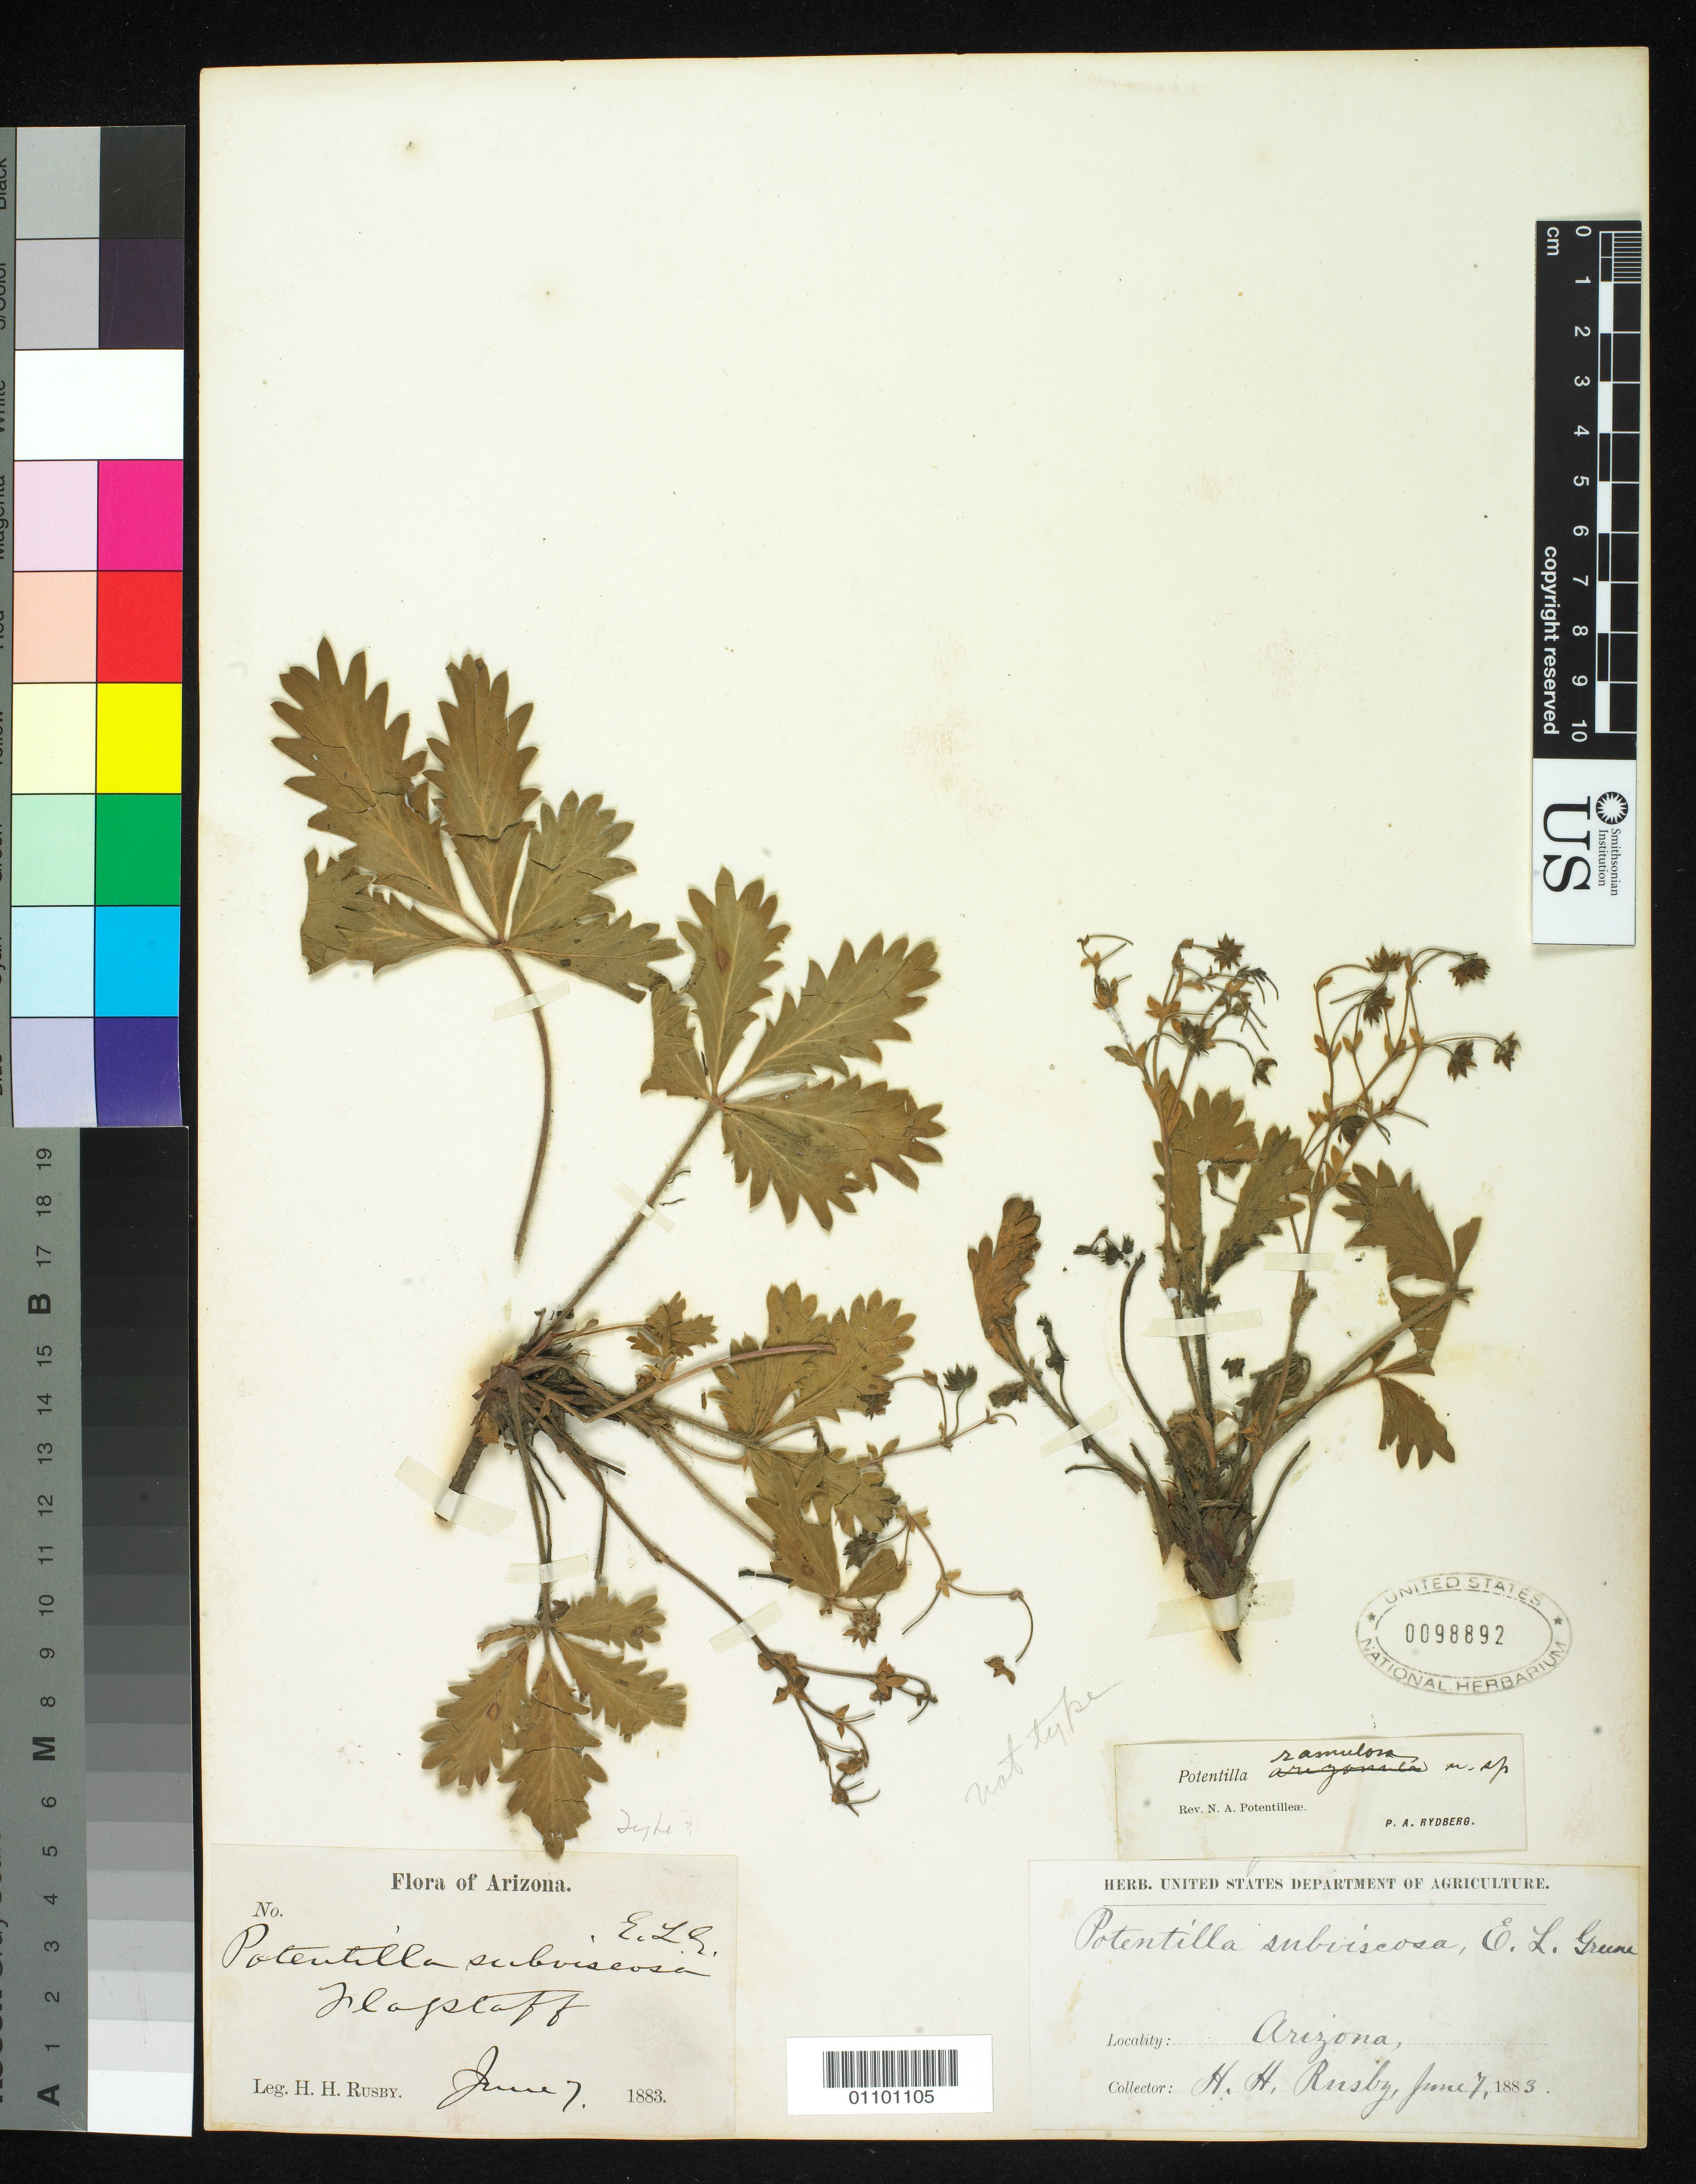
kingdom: Plantae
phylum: Tracheophyta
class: Magnoliopsida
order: Rosales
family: Rosaceae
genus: Potentilla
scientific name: Potentilla ramulosa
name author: Rydb.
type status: Syntype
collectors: H. H. Rusby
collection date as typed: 07 Jun 1883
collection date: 1883-06-07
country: United States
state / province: Arizona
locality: Flagstaff.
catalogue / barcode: US 98892